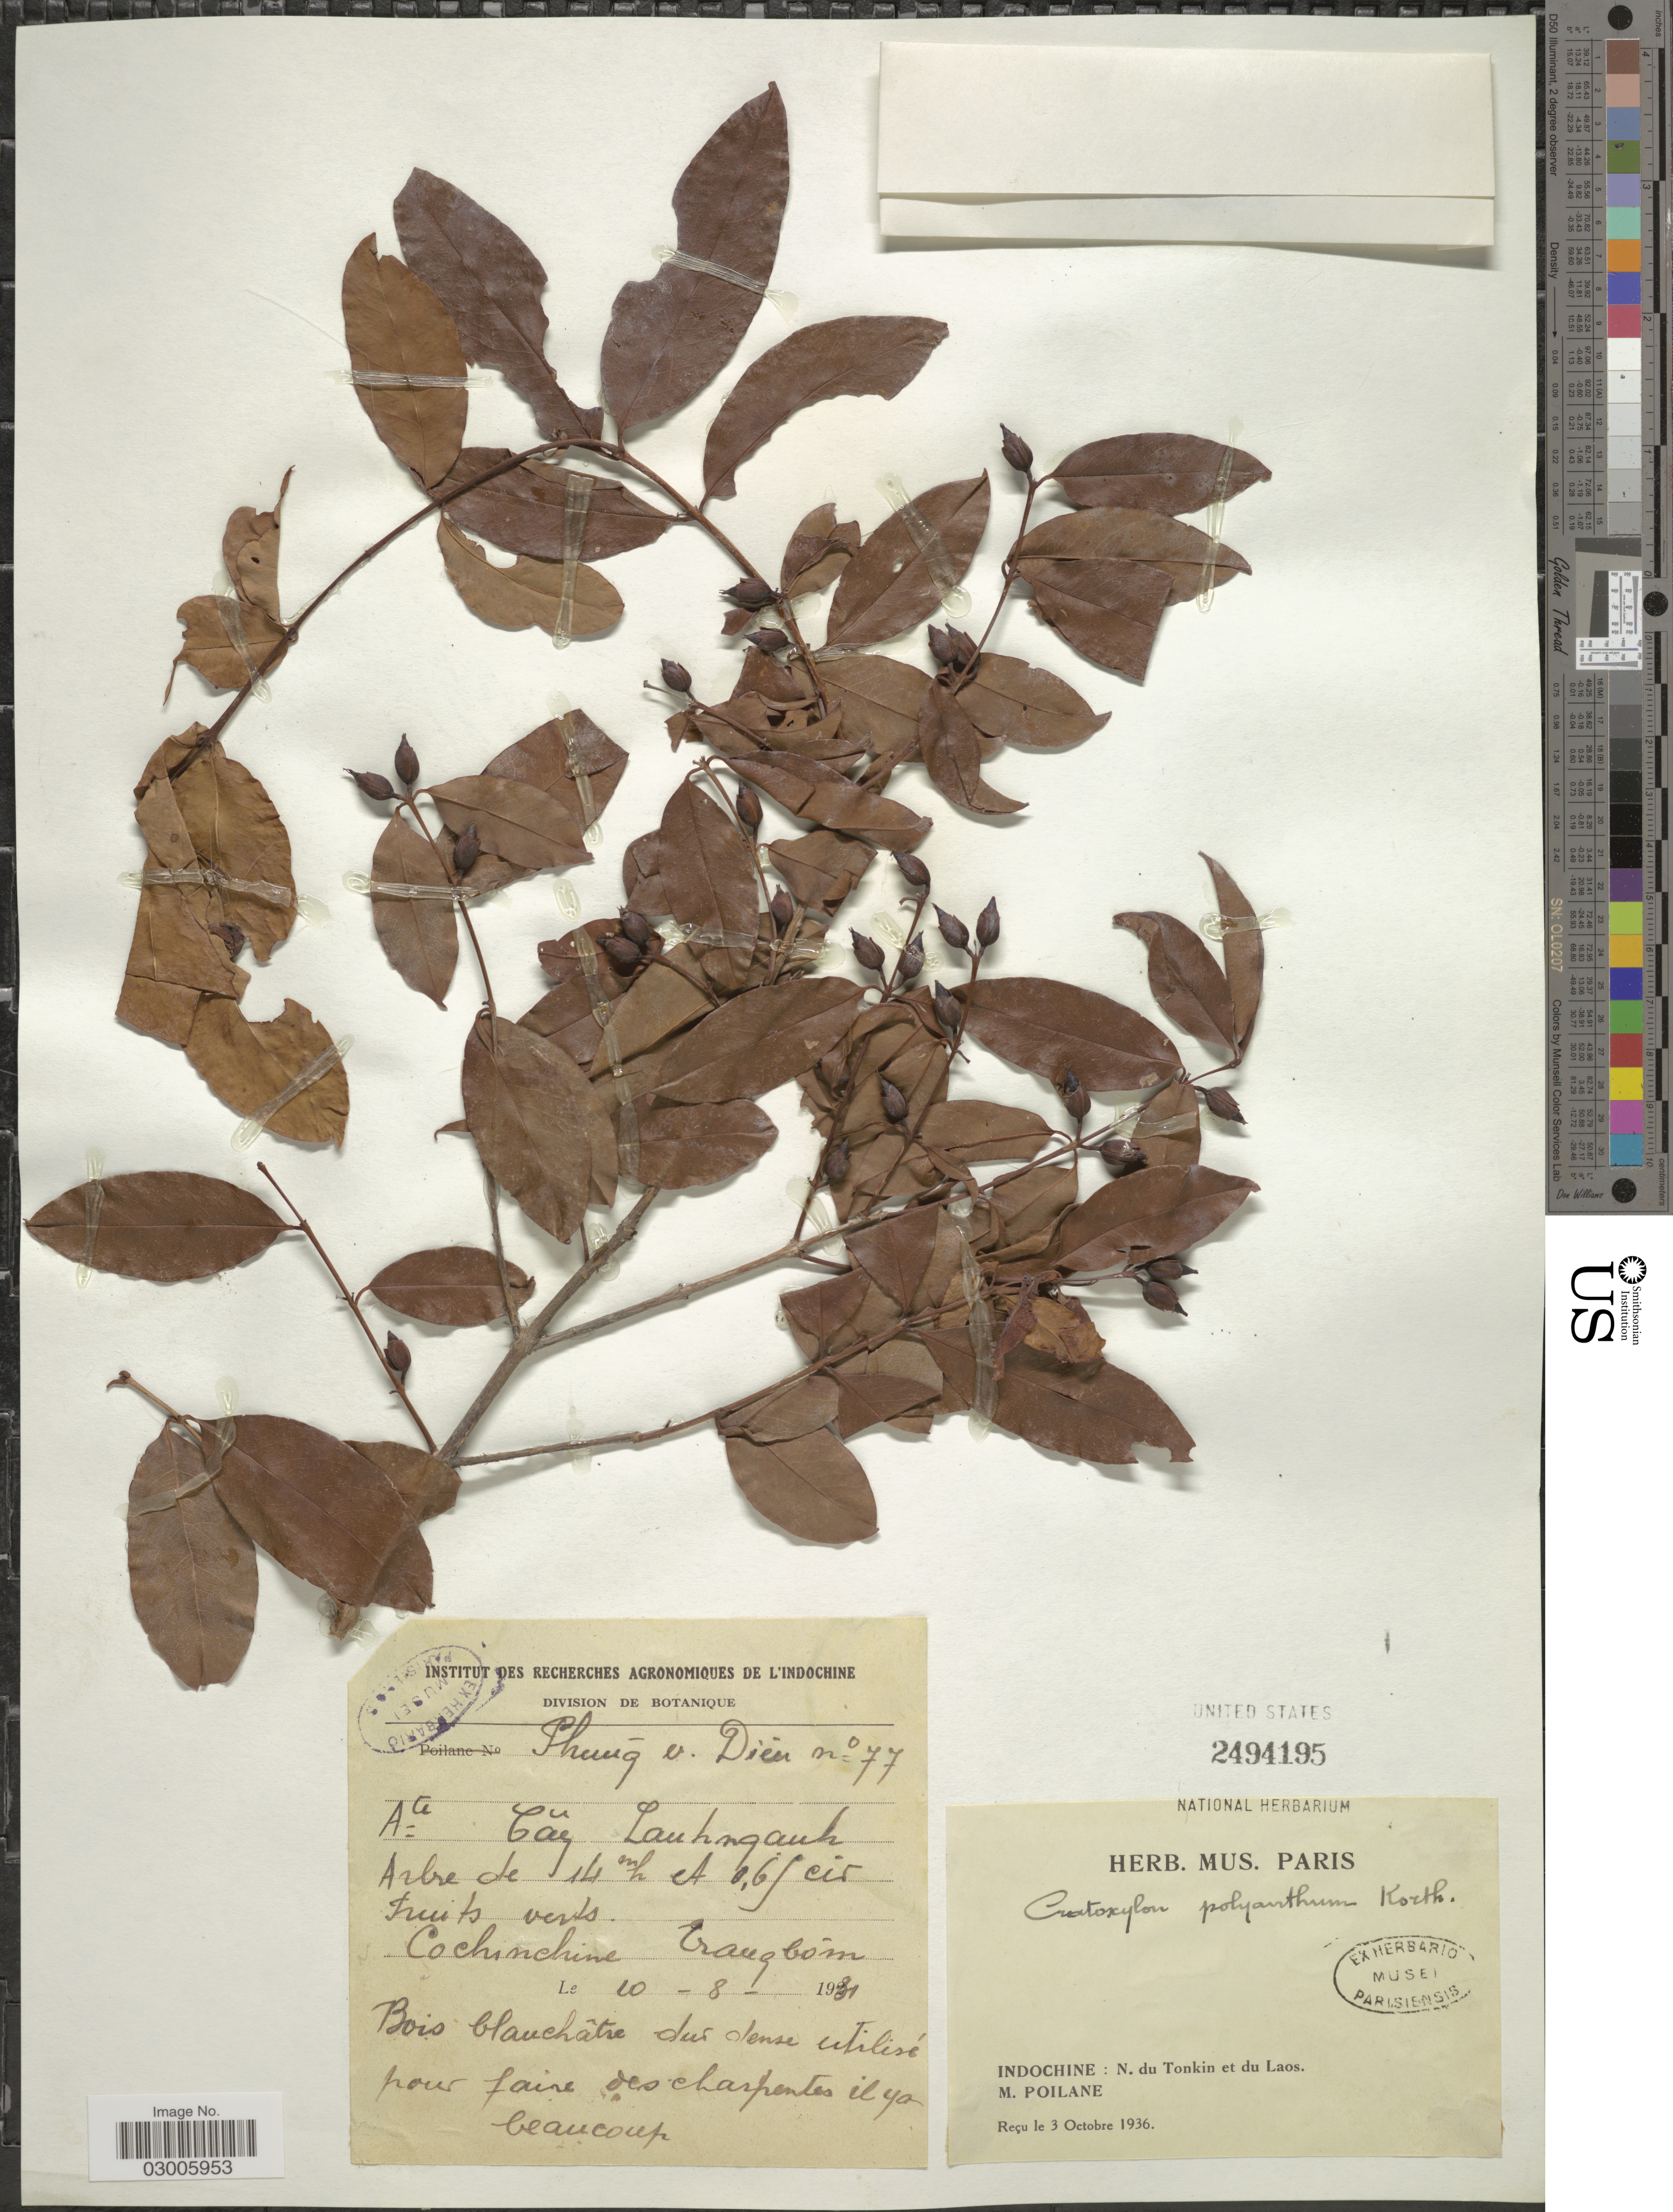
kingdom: Plantae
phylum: Tracheophyta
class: Magnoliopsida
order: Malpighiales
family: Hypericaceae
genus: Cratoxylum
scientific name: Cratoxylum polyanthum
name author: Korth.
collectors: M. Poilane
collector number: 77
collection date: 1931-08-10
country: Laos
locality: Indochine: N. du Tonkin et du Laos.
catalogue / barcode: US 2494195